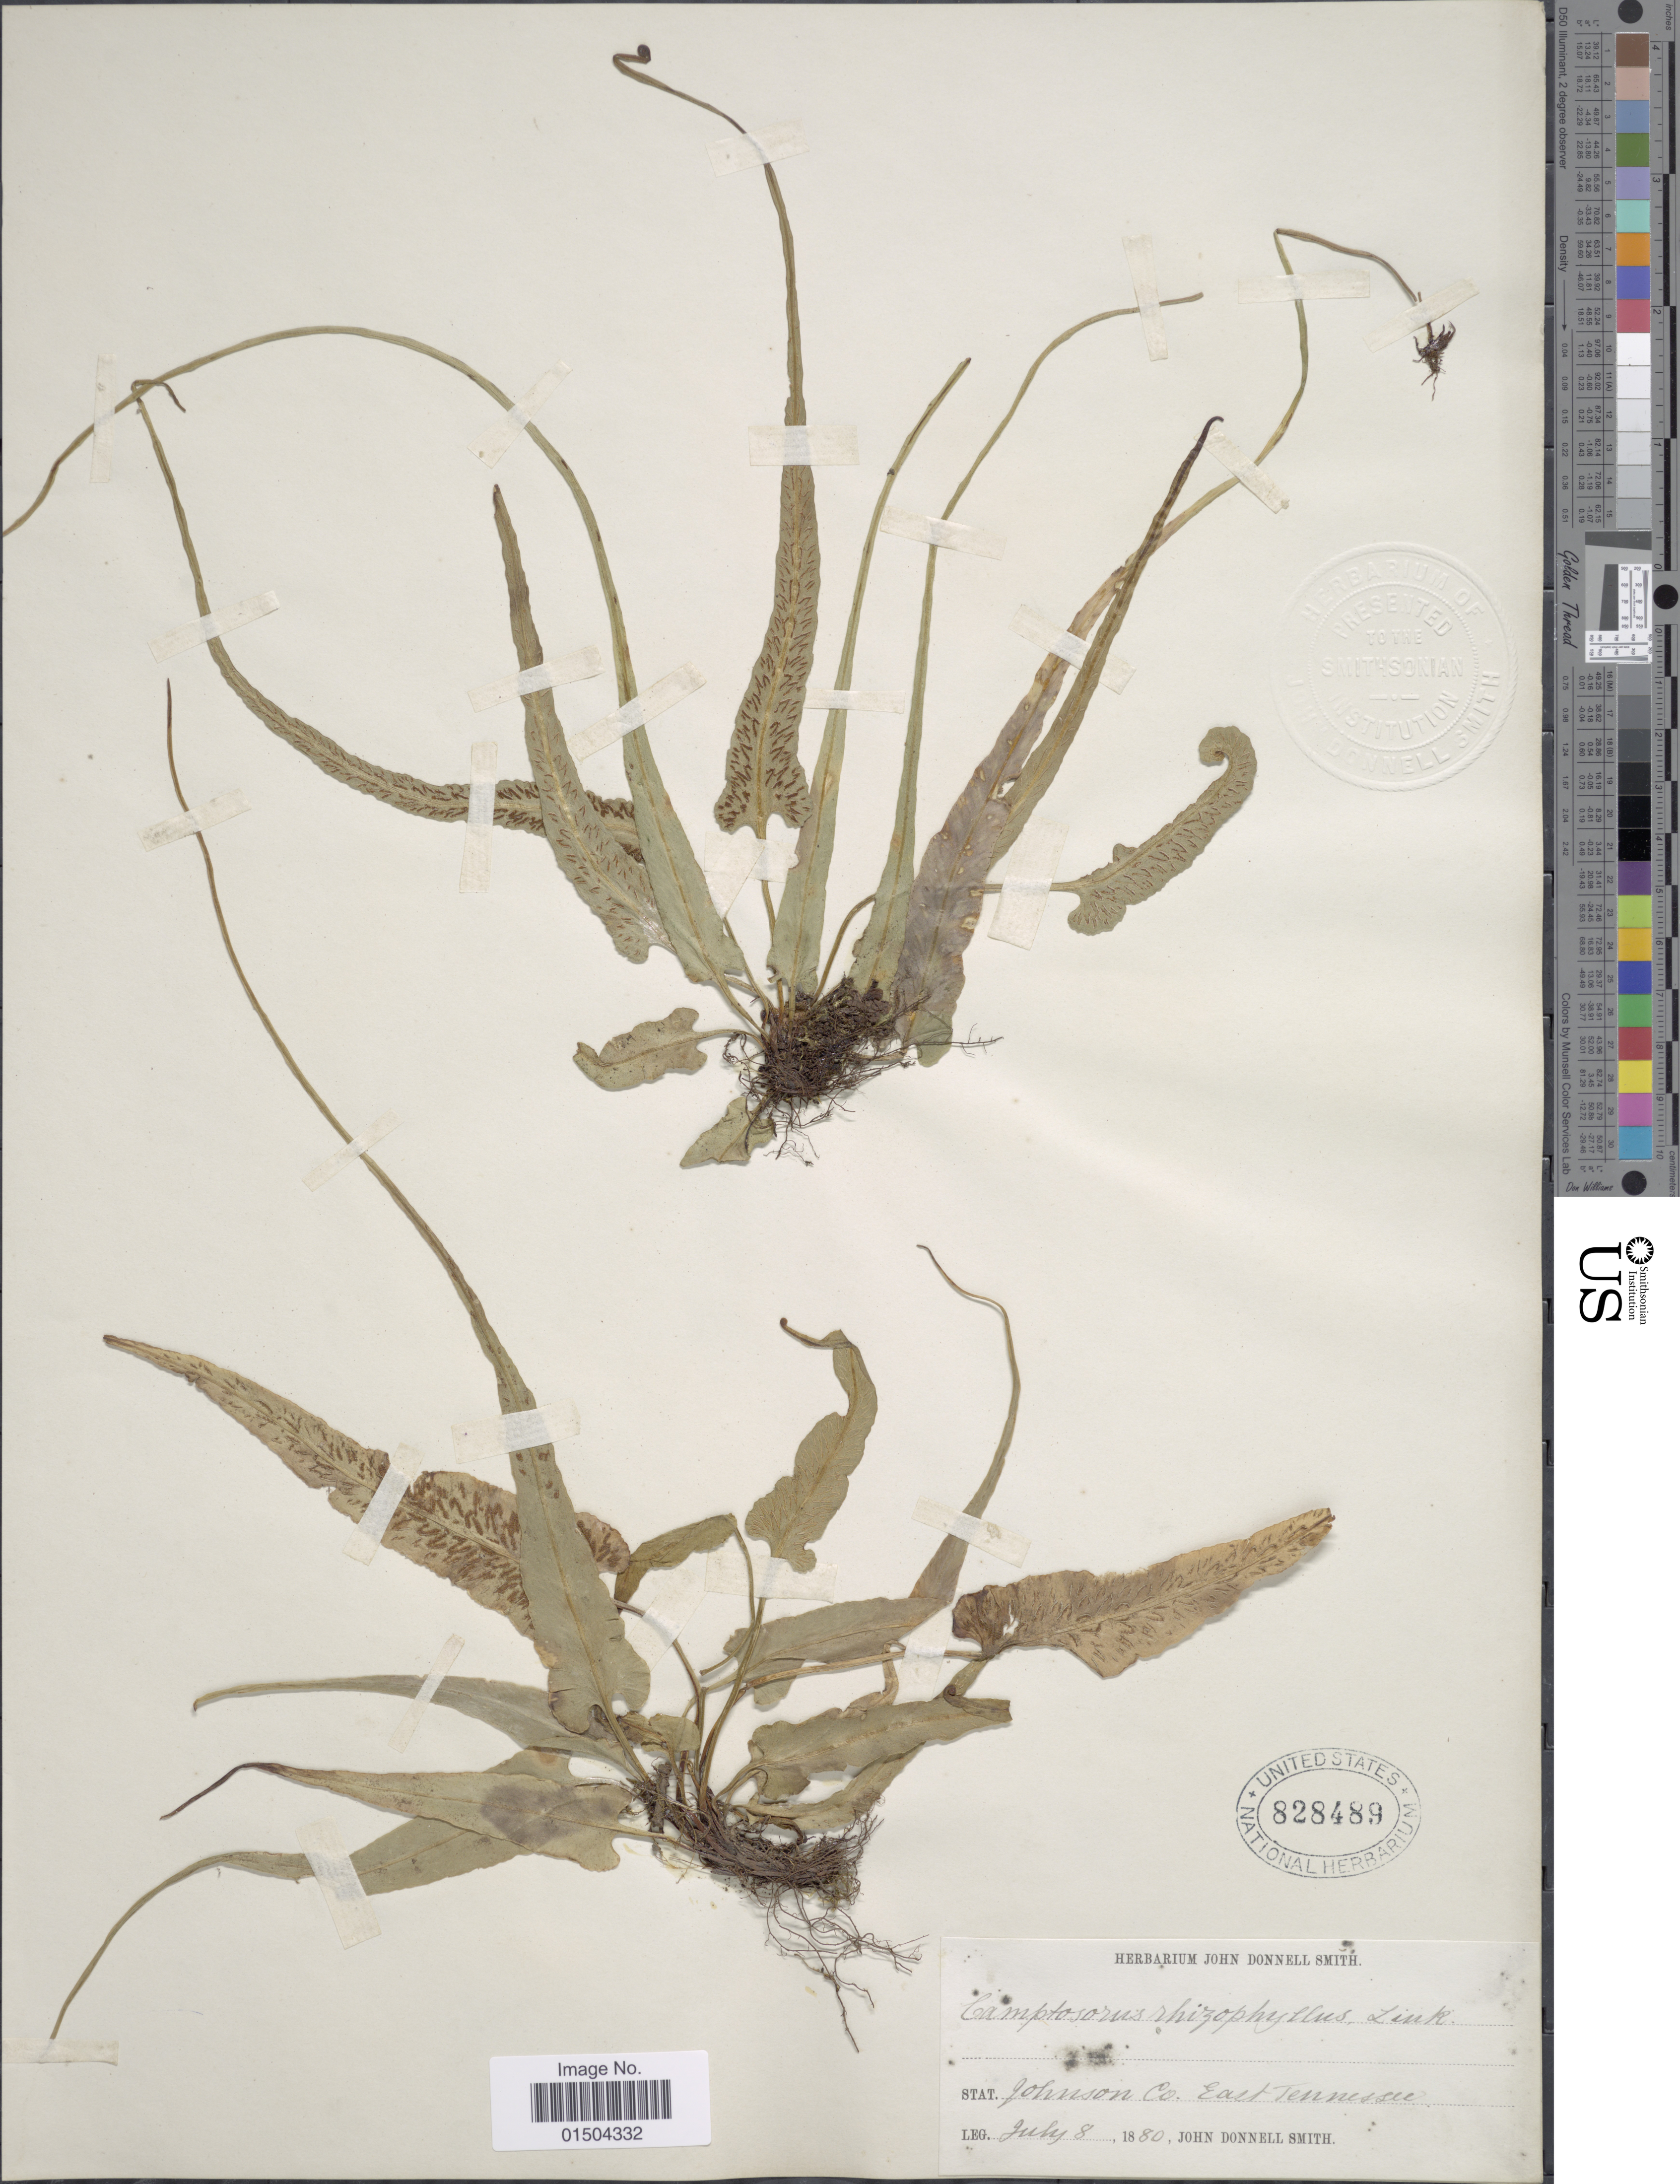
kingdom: Plantae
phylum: Tracheophyta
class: Polypodiopsida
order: Polypodiales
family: Aspleniaceae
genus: Asplenium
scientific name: Asplenium rhizophyllum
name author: L.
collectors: J. Donnell Smith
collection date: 1880-07-08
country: United States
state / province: Tennessee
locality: Johnson Co. East Tennessee.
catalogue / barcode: US 828489